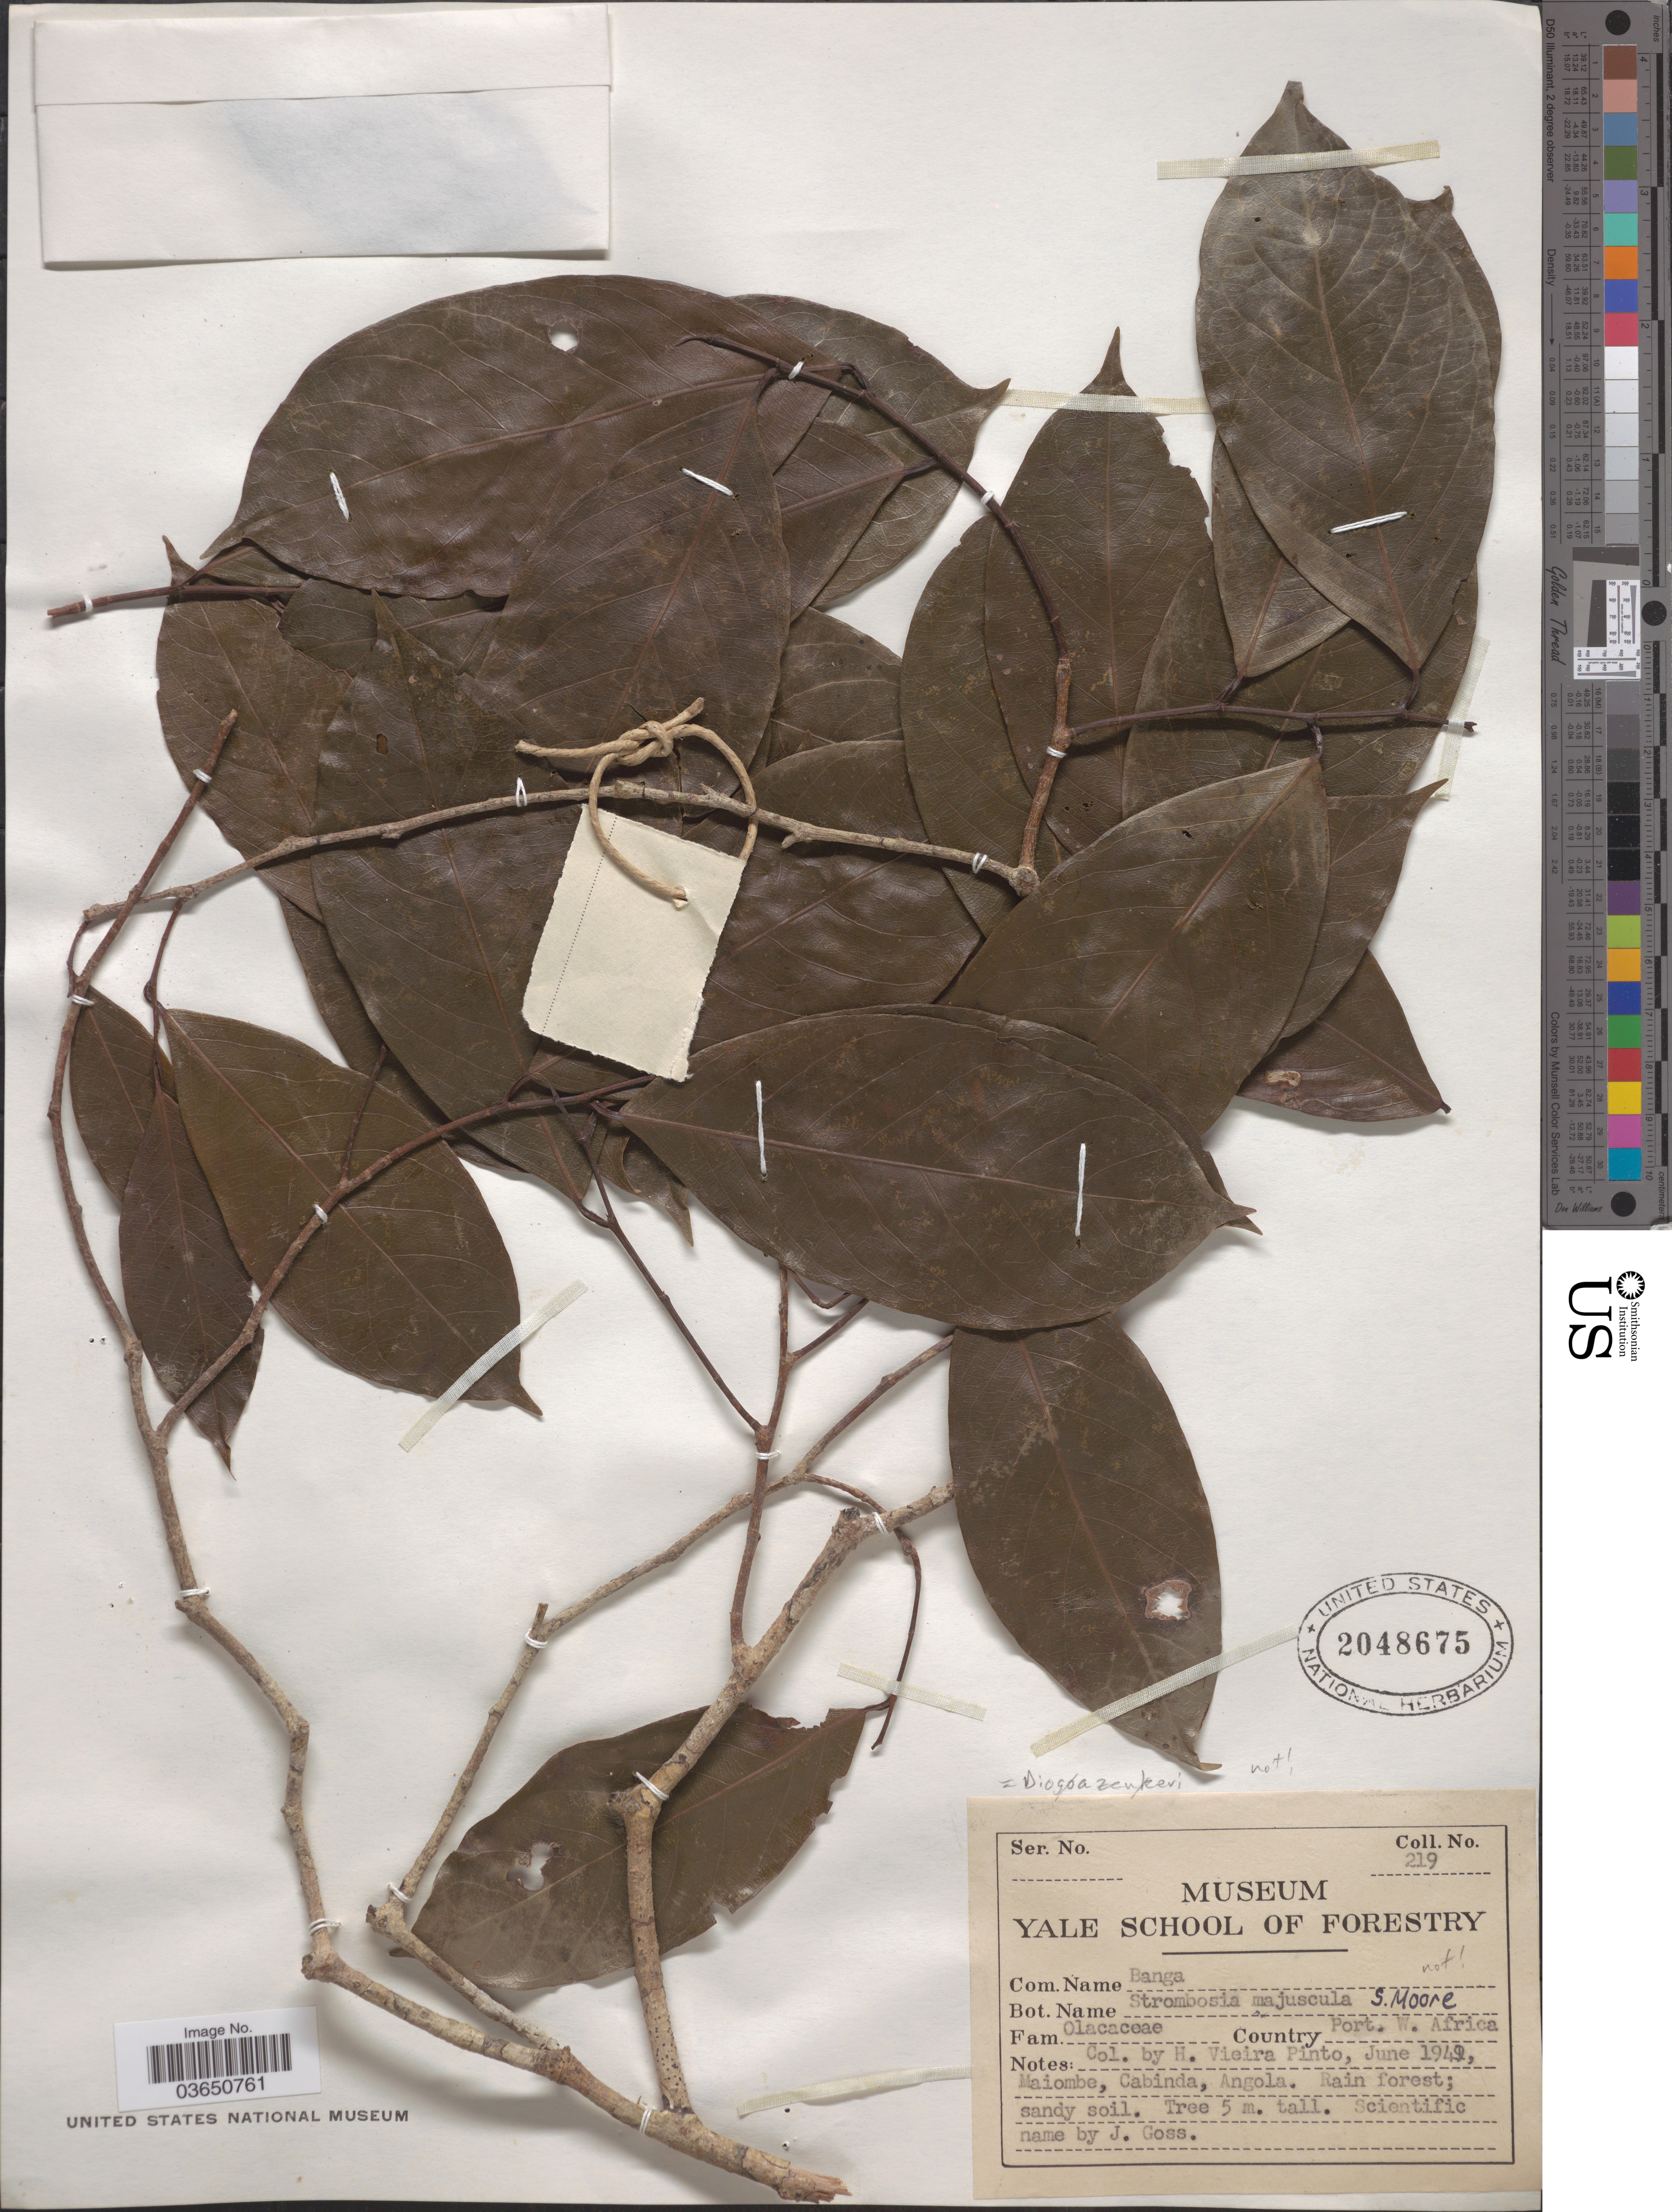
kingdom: Plantae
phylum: Tracheophyta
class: Magnoliopsida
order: Santalales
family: Strombosiaceae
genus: Strombosia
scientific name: Strombosia sp.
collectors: H. Pinto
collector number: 219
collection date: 1949-06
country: Angola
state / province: Cabinda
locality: Maiombe. Country Port. W. Africa.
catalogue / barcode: US 2048675